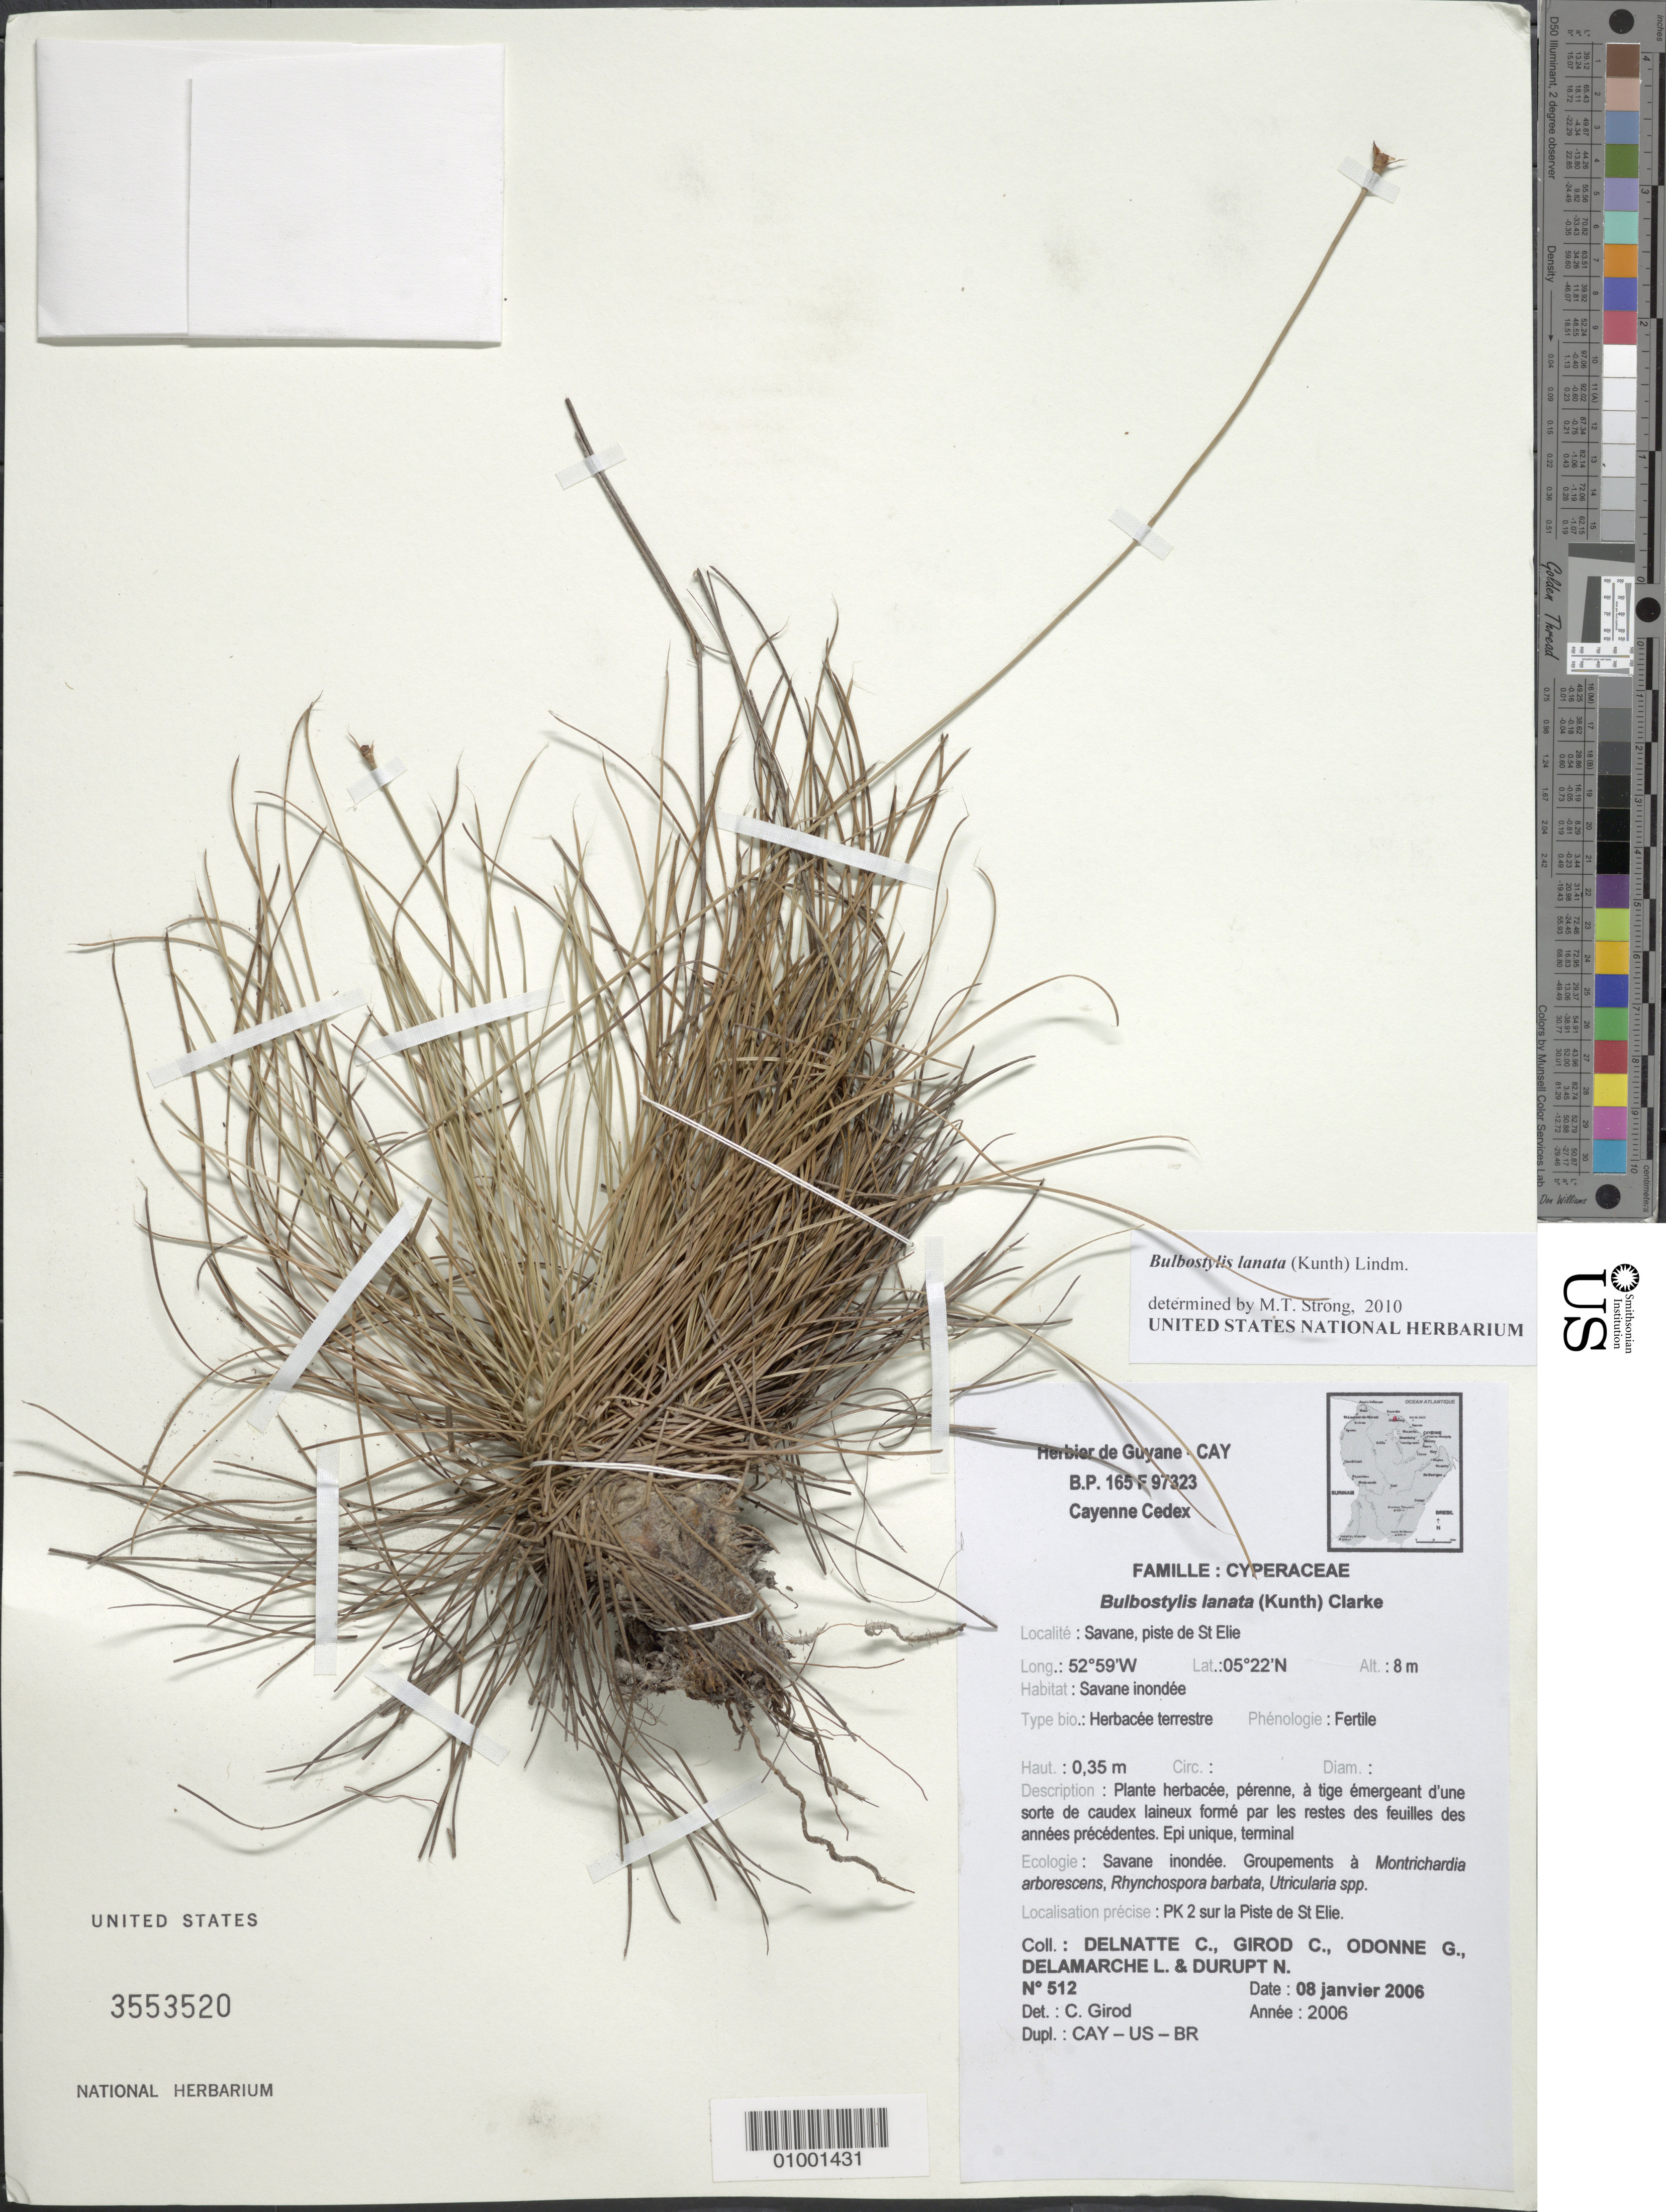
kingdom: Plantae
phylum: Tracheophyta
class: Liliopsida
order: Poales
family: Cyperaceae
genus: Bulbostylis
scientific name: Bulbostylis lanata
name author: (Kunth) Lindm.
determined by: Strong, M. T., (US), Smithsonian Institution - National Museum of Natural History (UNITED STATES)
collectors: C. Delnatte, C. Girod, G. Odonne, L. Delamarche & N. Durupt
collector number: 512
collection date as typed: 8-Jan-06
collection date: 2006-01-08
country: French Guiana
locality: Piste de Saint-Elie, PK 2 sur la Piste de St. Elie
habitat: Savane inondee. Groupements a Montrichardia arborescens, Rhynchospora barbata, Utricularia spp.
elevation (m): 8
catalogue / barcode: US 3553520